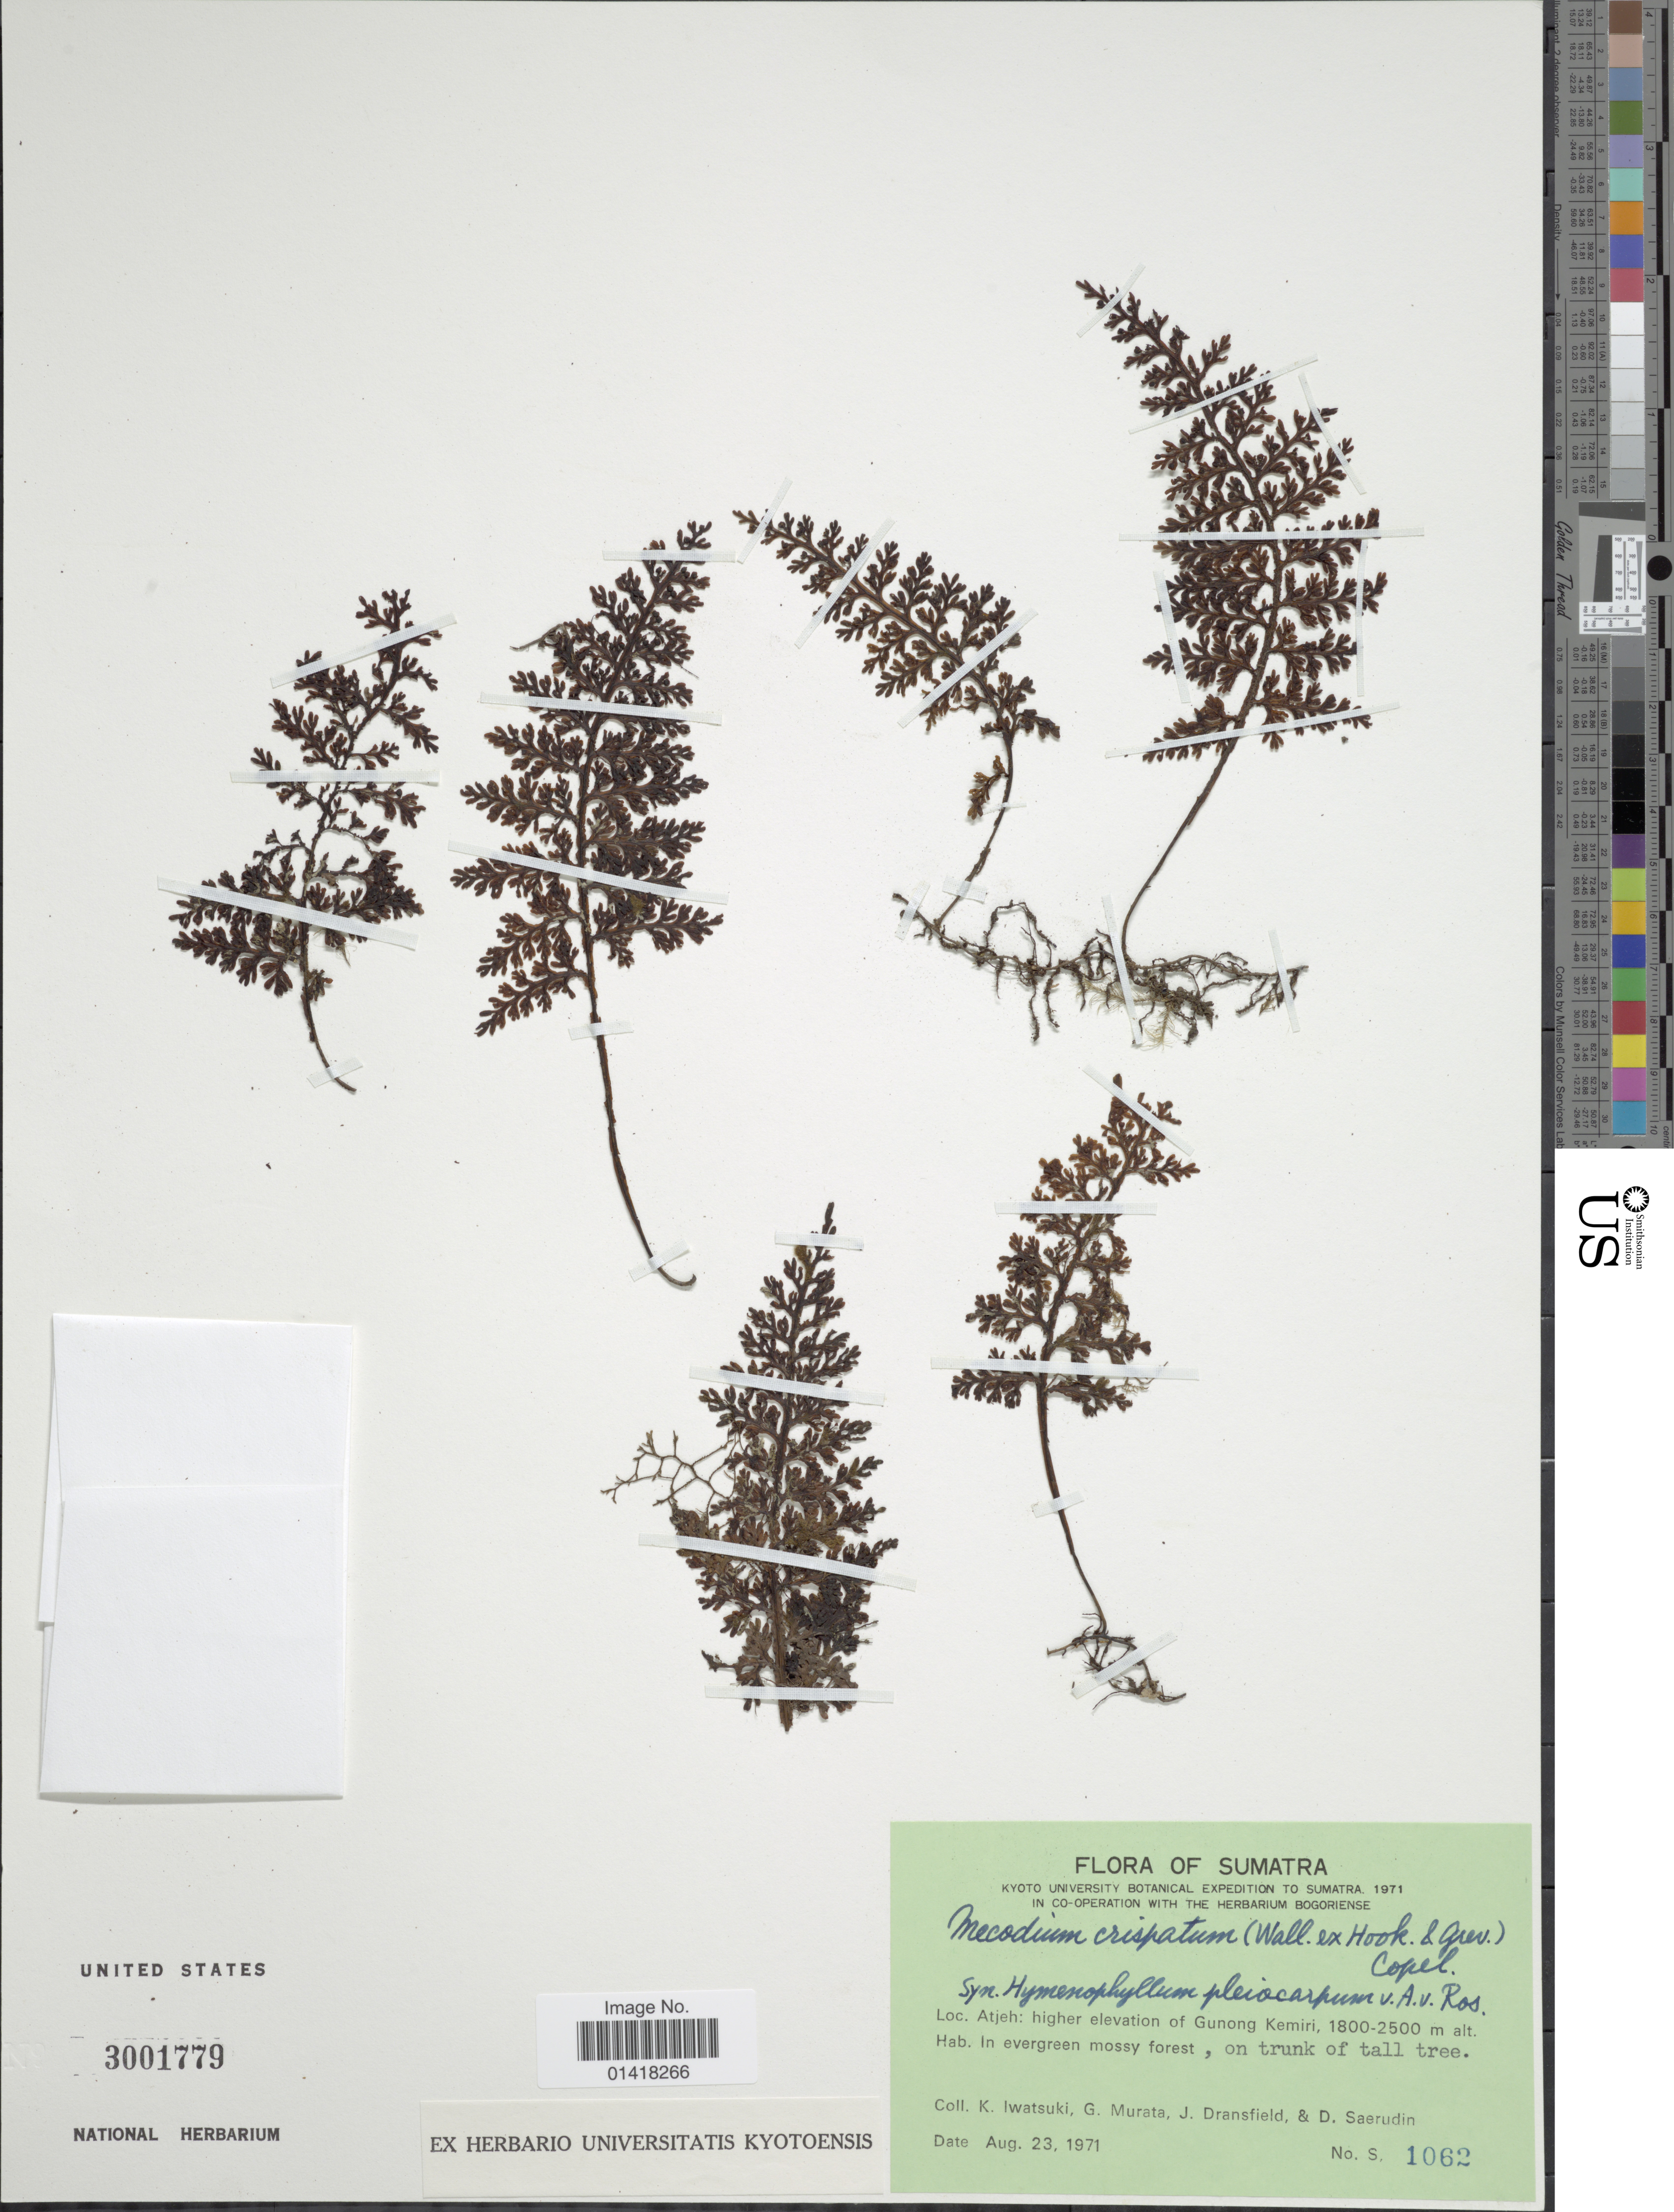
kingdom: Plantae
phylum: Tracheophyta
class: Polypodiopsida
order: Hymenophyllales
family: Hymenophyllaceae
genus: Hymenophyllum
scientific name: Hymenophyllum crispatum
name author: Wall. ex Hook. & Grev.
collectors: K. Iwatsuki, G. Murata, J. Dransfield & D. Saerudin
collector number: S 1062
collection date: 1971-08-23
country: Indonesia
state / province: Sumatra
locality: Atjeh: higher elevation of Gunong Kemiri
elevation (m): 1800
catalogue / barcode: US 3001779